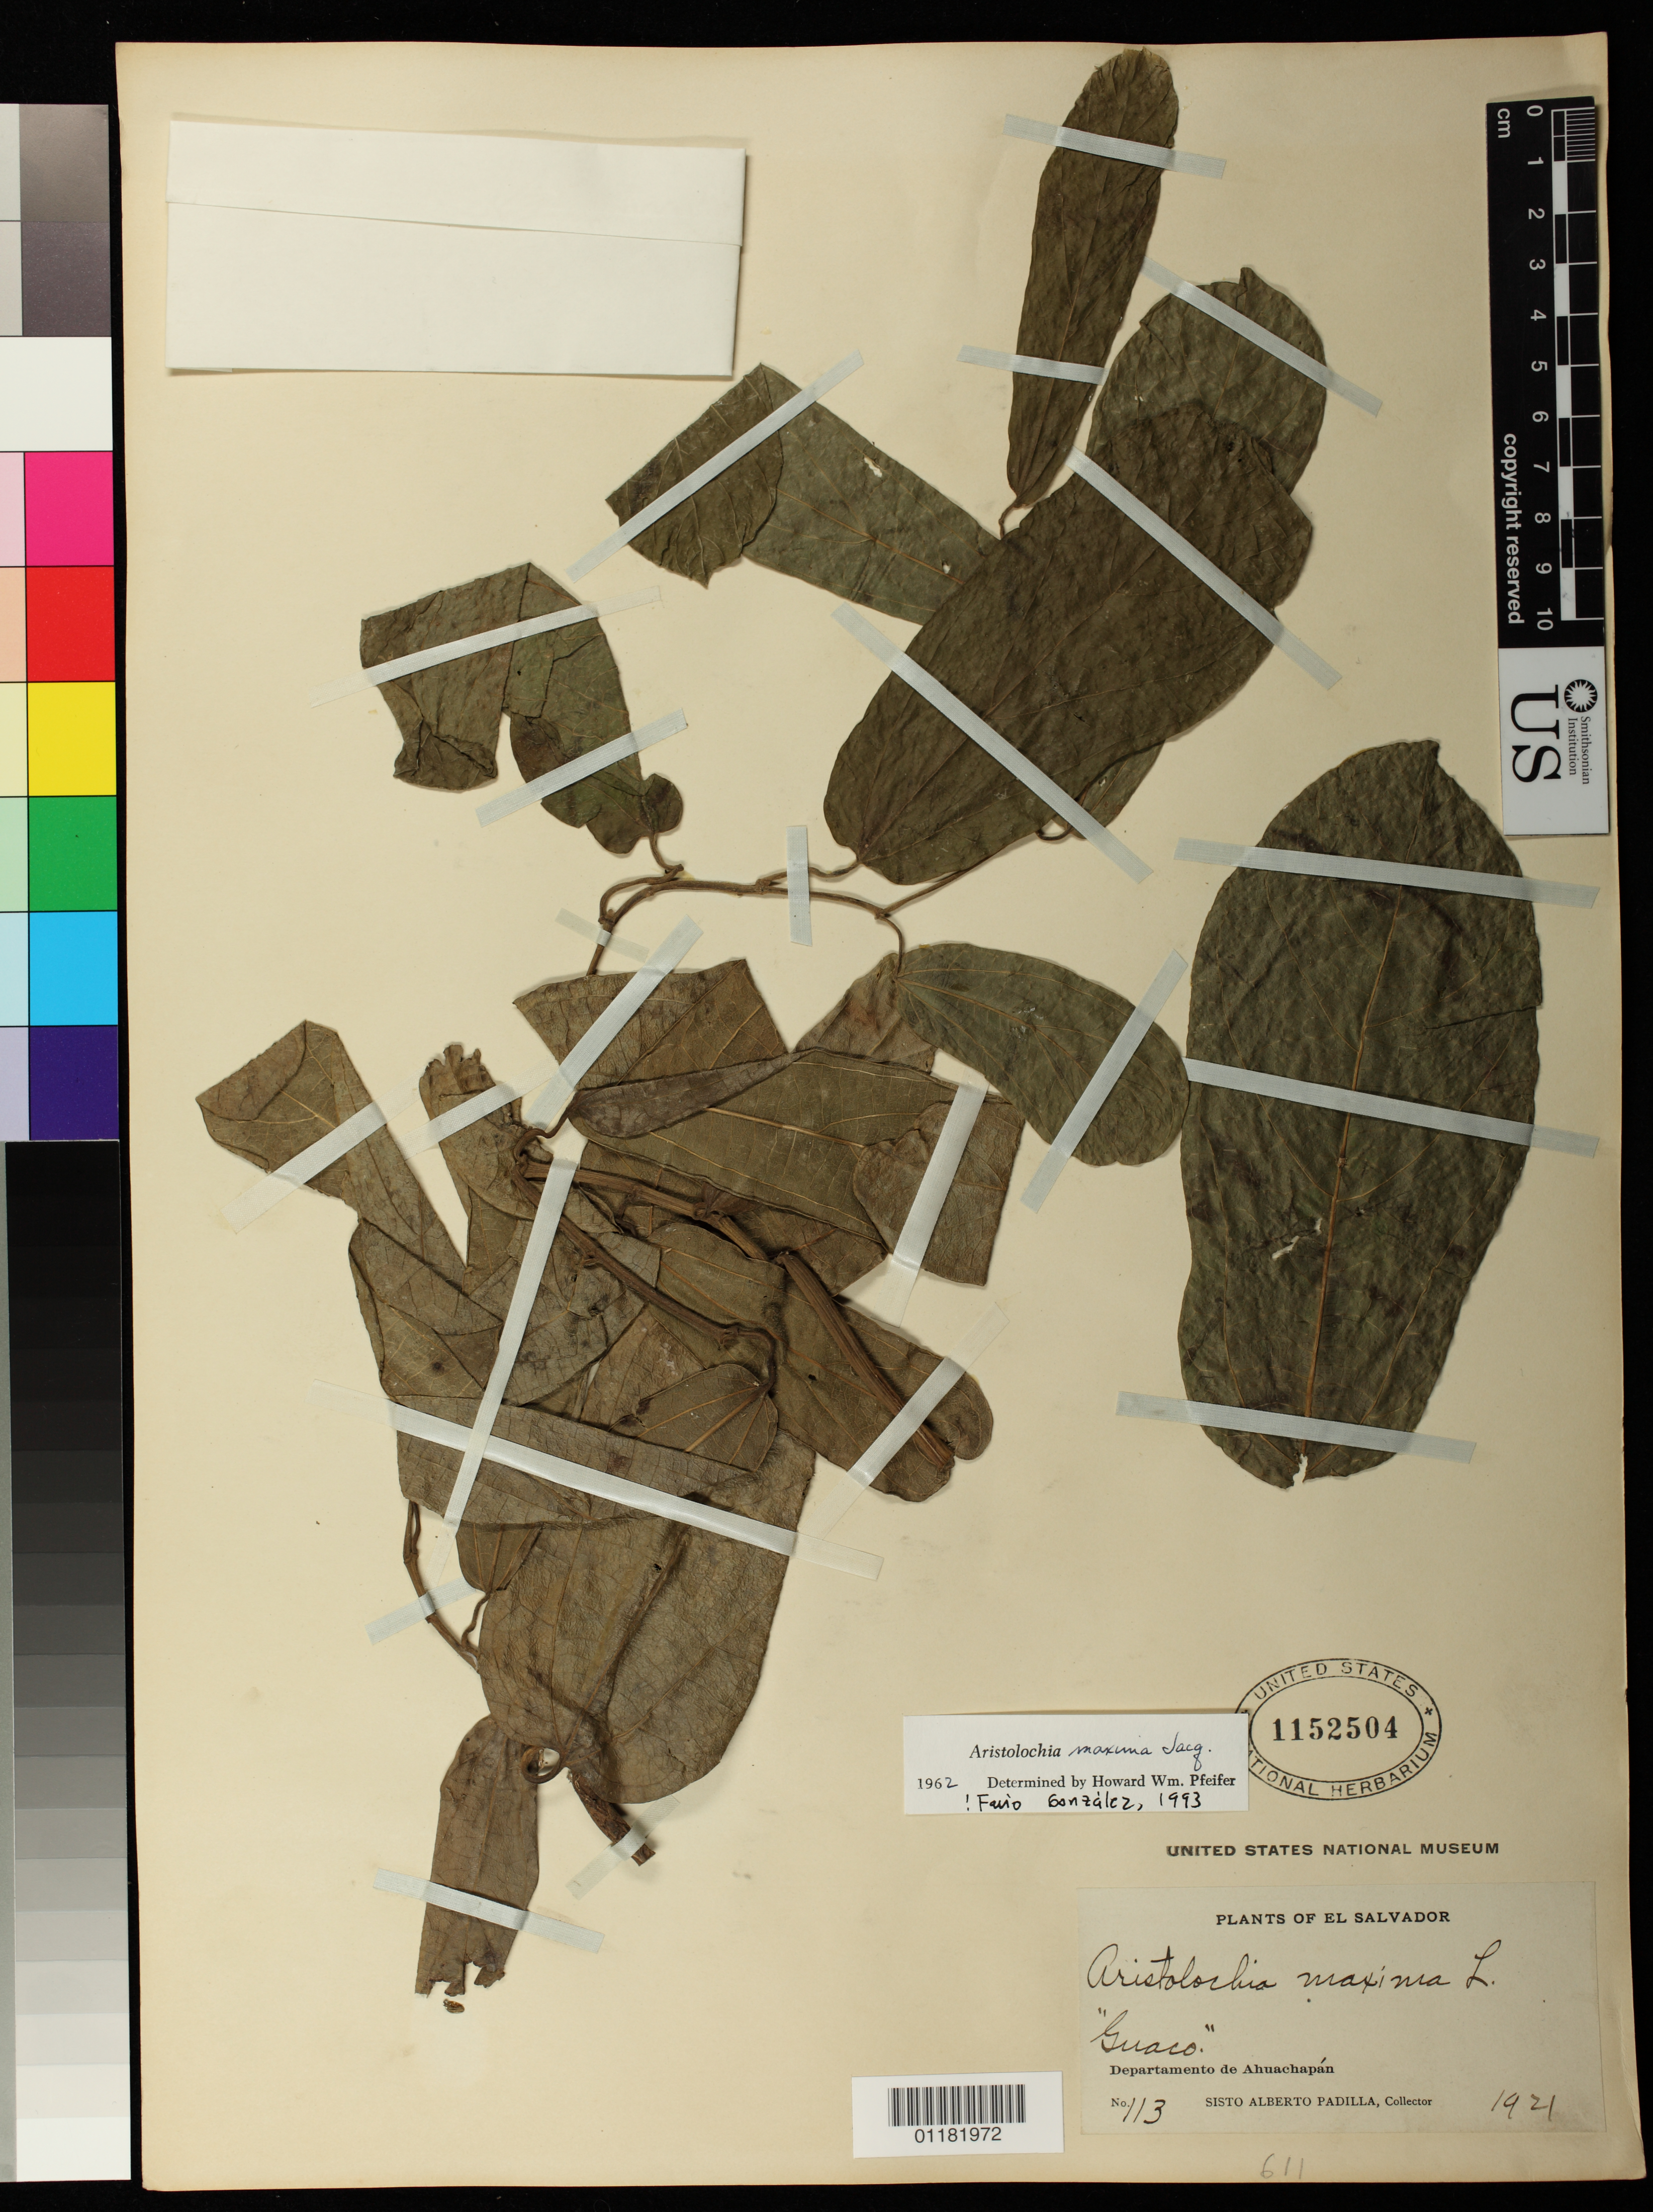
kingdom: Plantae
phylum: Tracheophyta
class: Magnoliopsida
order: Piperales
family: Aristolochiaceae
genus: Aristolochia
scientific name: Aristolochia maxima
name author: Jacq.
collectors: S. A. Padilla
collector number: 113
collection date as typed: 1921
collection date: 1921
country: El Salvador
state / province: Ahuachapán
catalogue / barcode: US 1152504